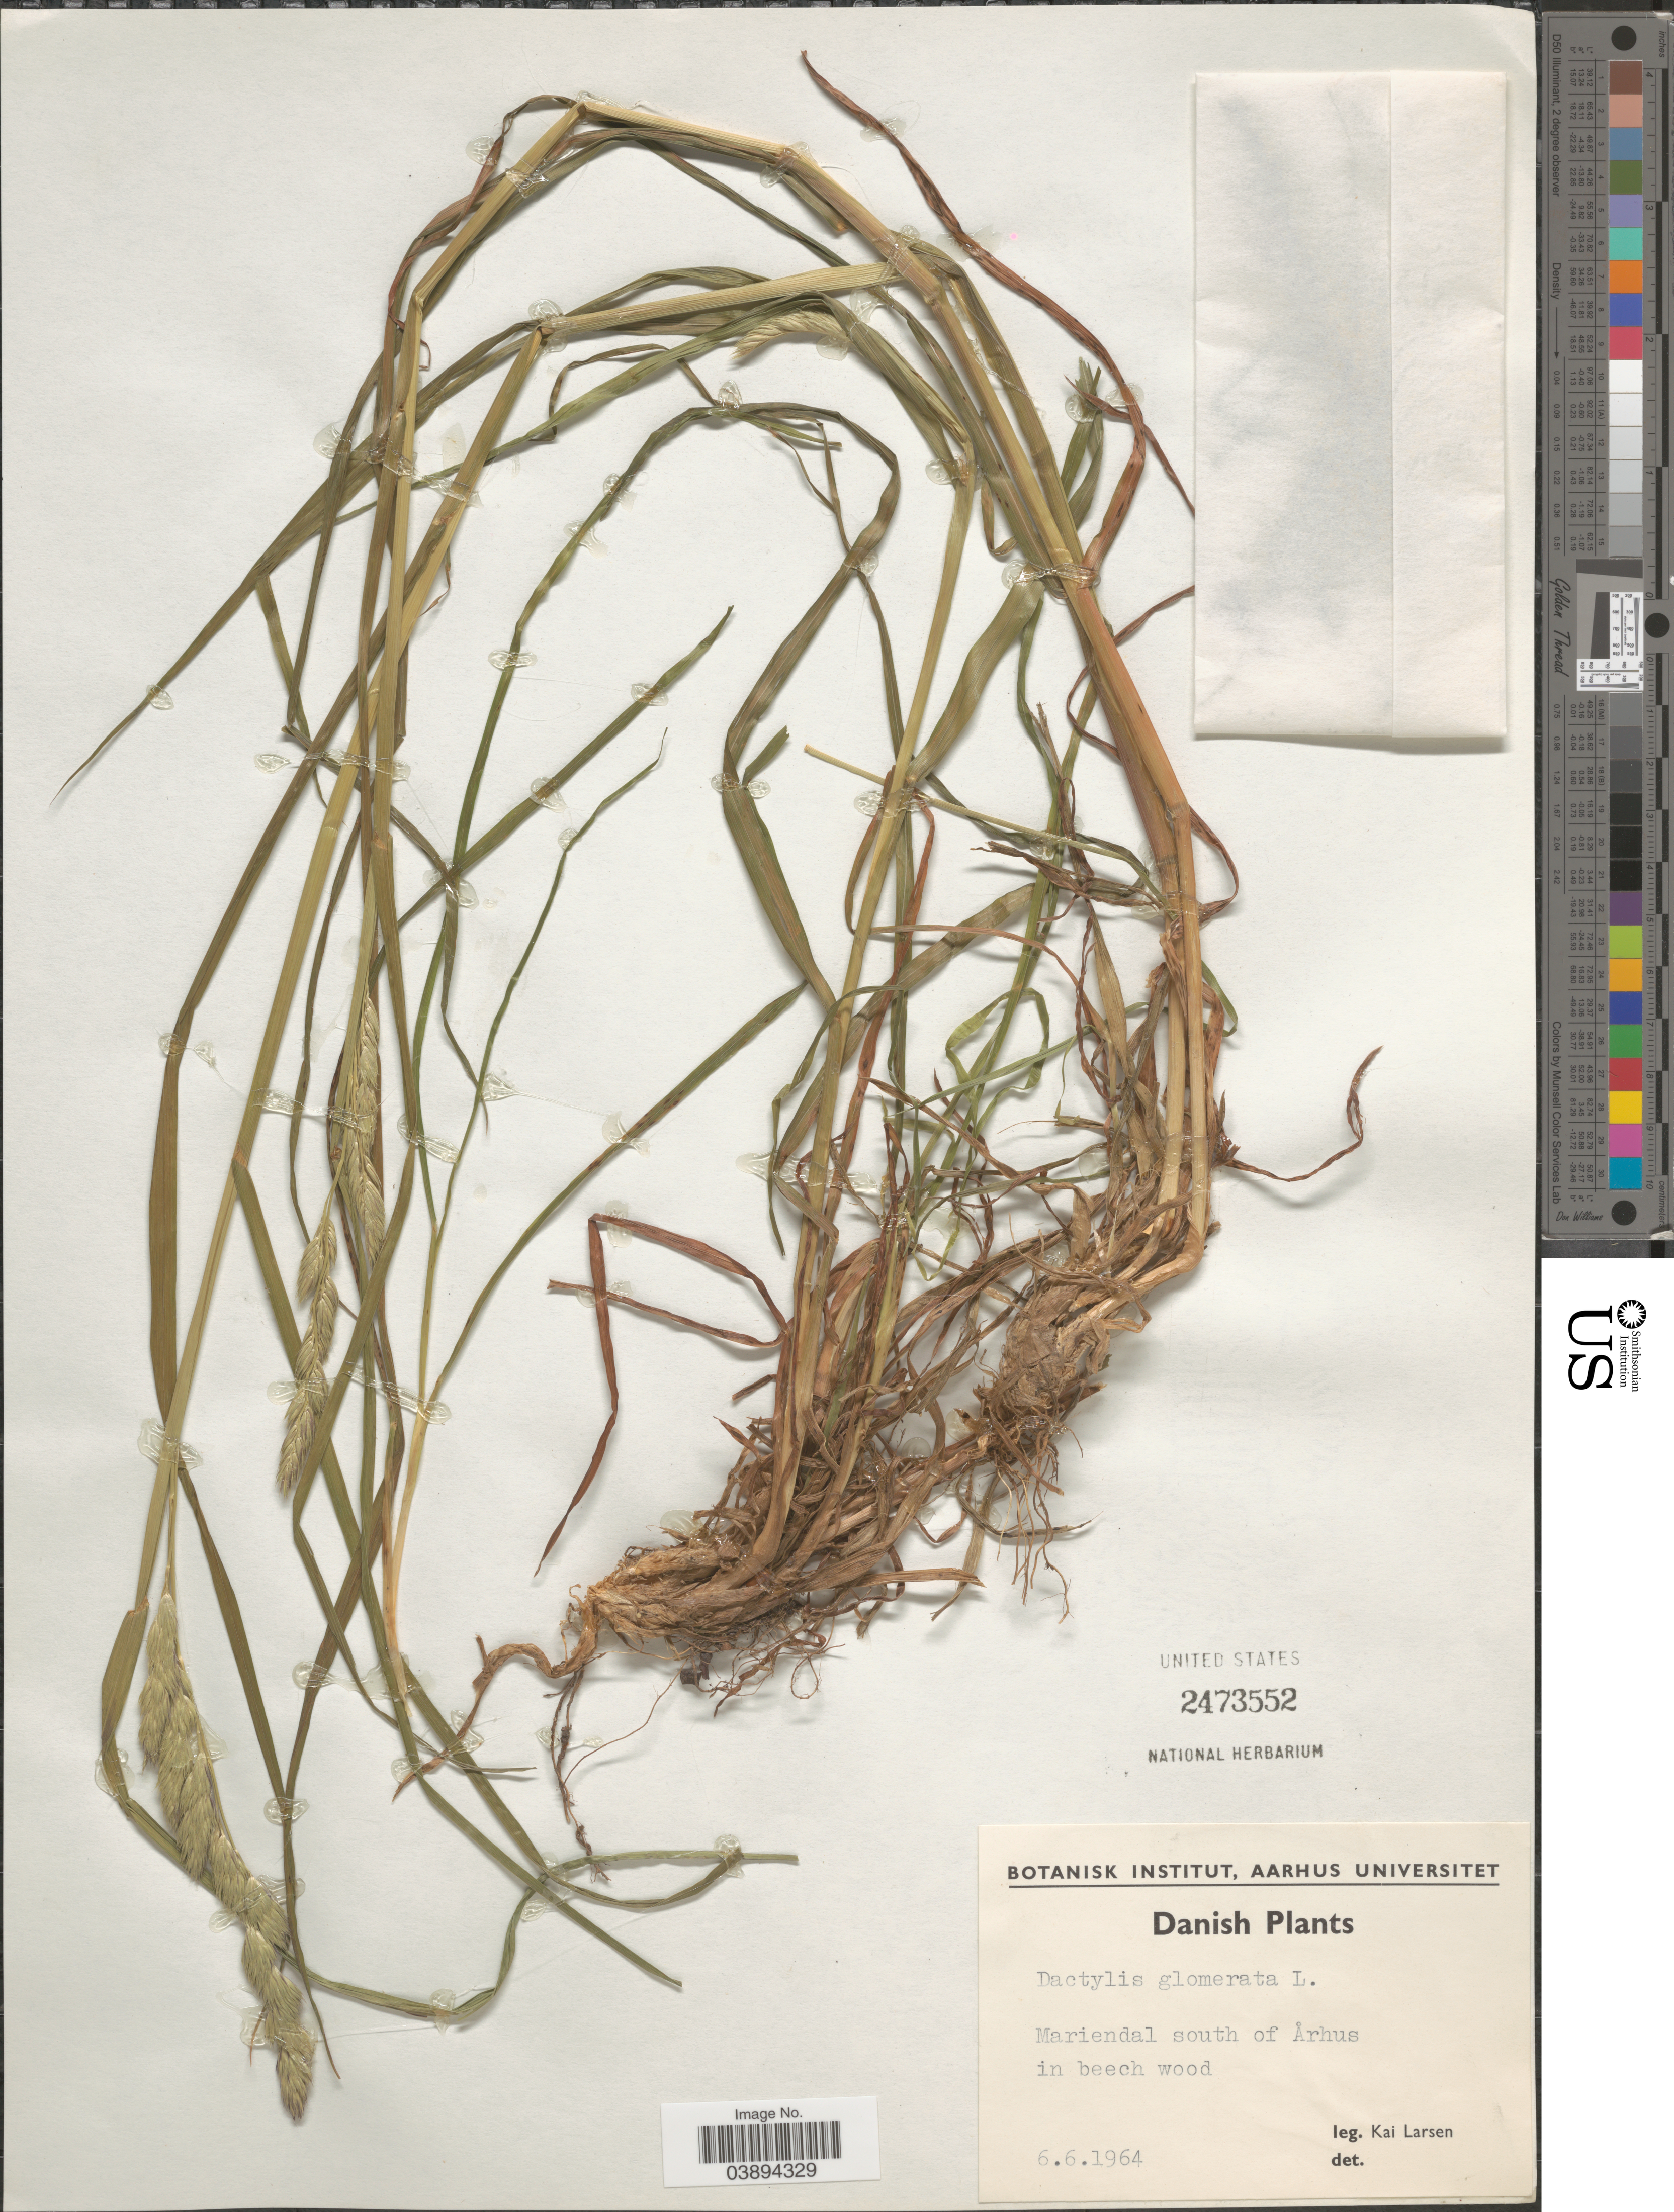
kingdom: Plantae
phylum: Tracheophyta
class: Liliopsida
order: Poales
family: Poaceae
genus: Dactylis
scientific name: Dactylis glomerata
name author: L.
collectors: K. Larsen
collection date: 1964-06-06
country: Denmark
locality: Danish. Mariendal south of Århus.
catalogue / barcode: US 2473552